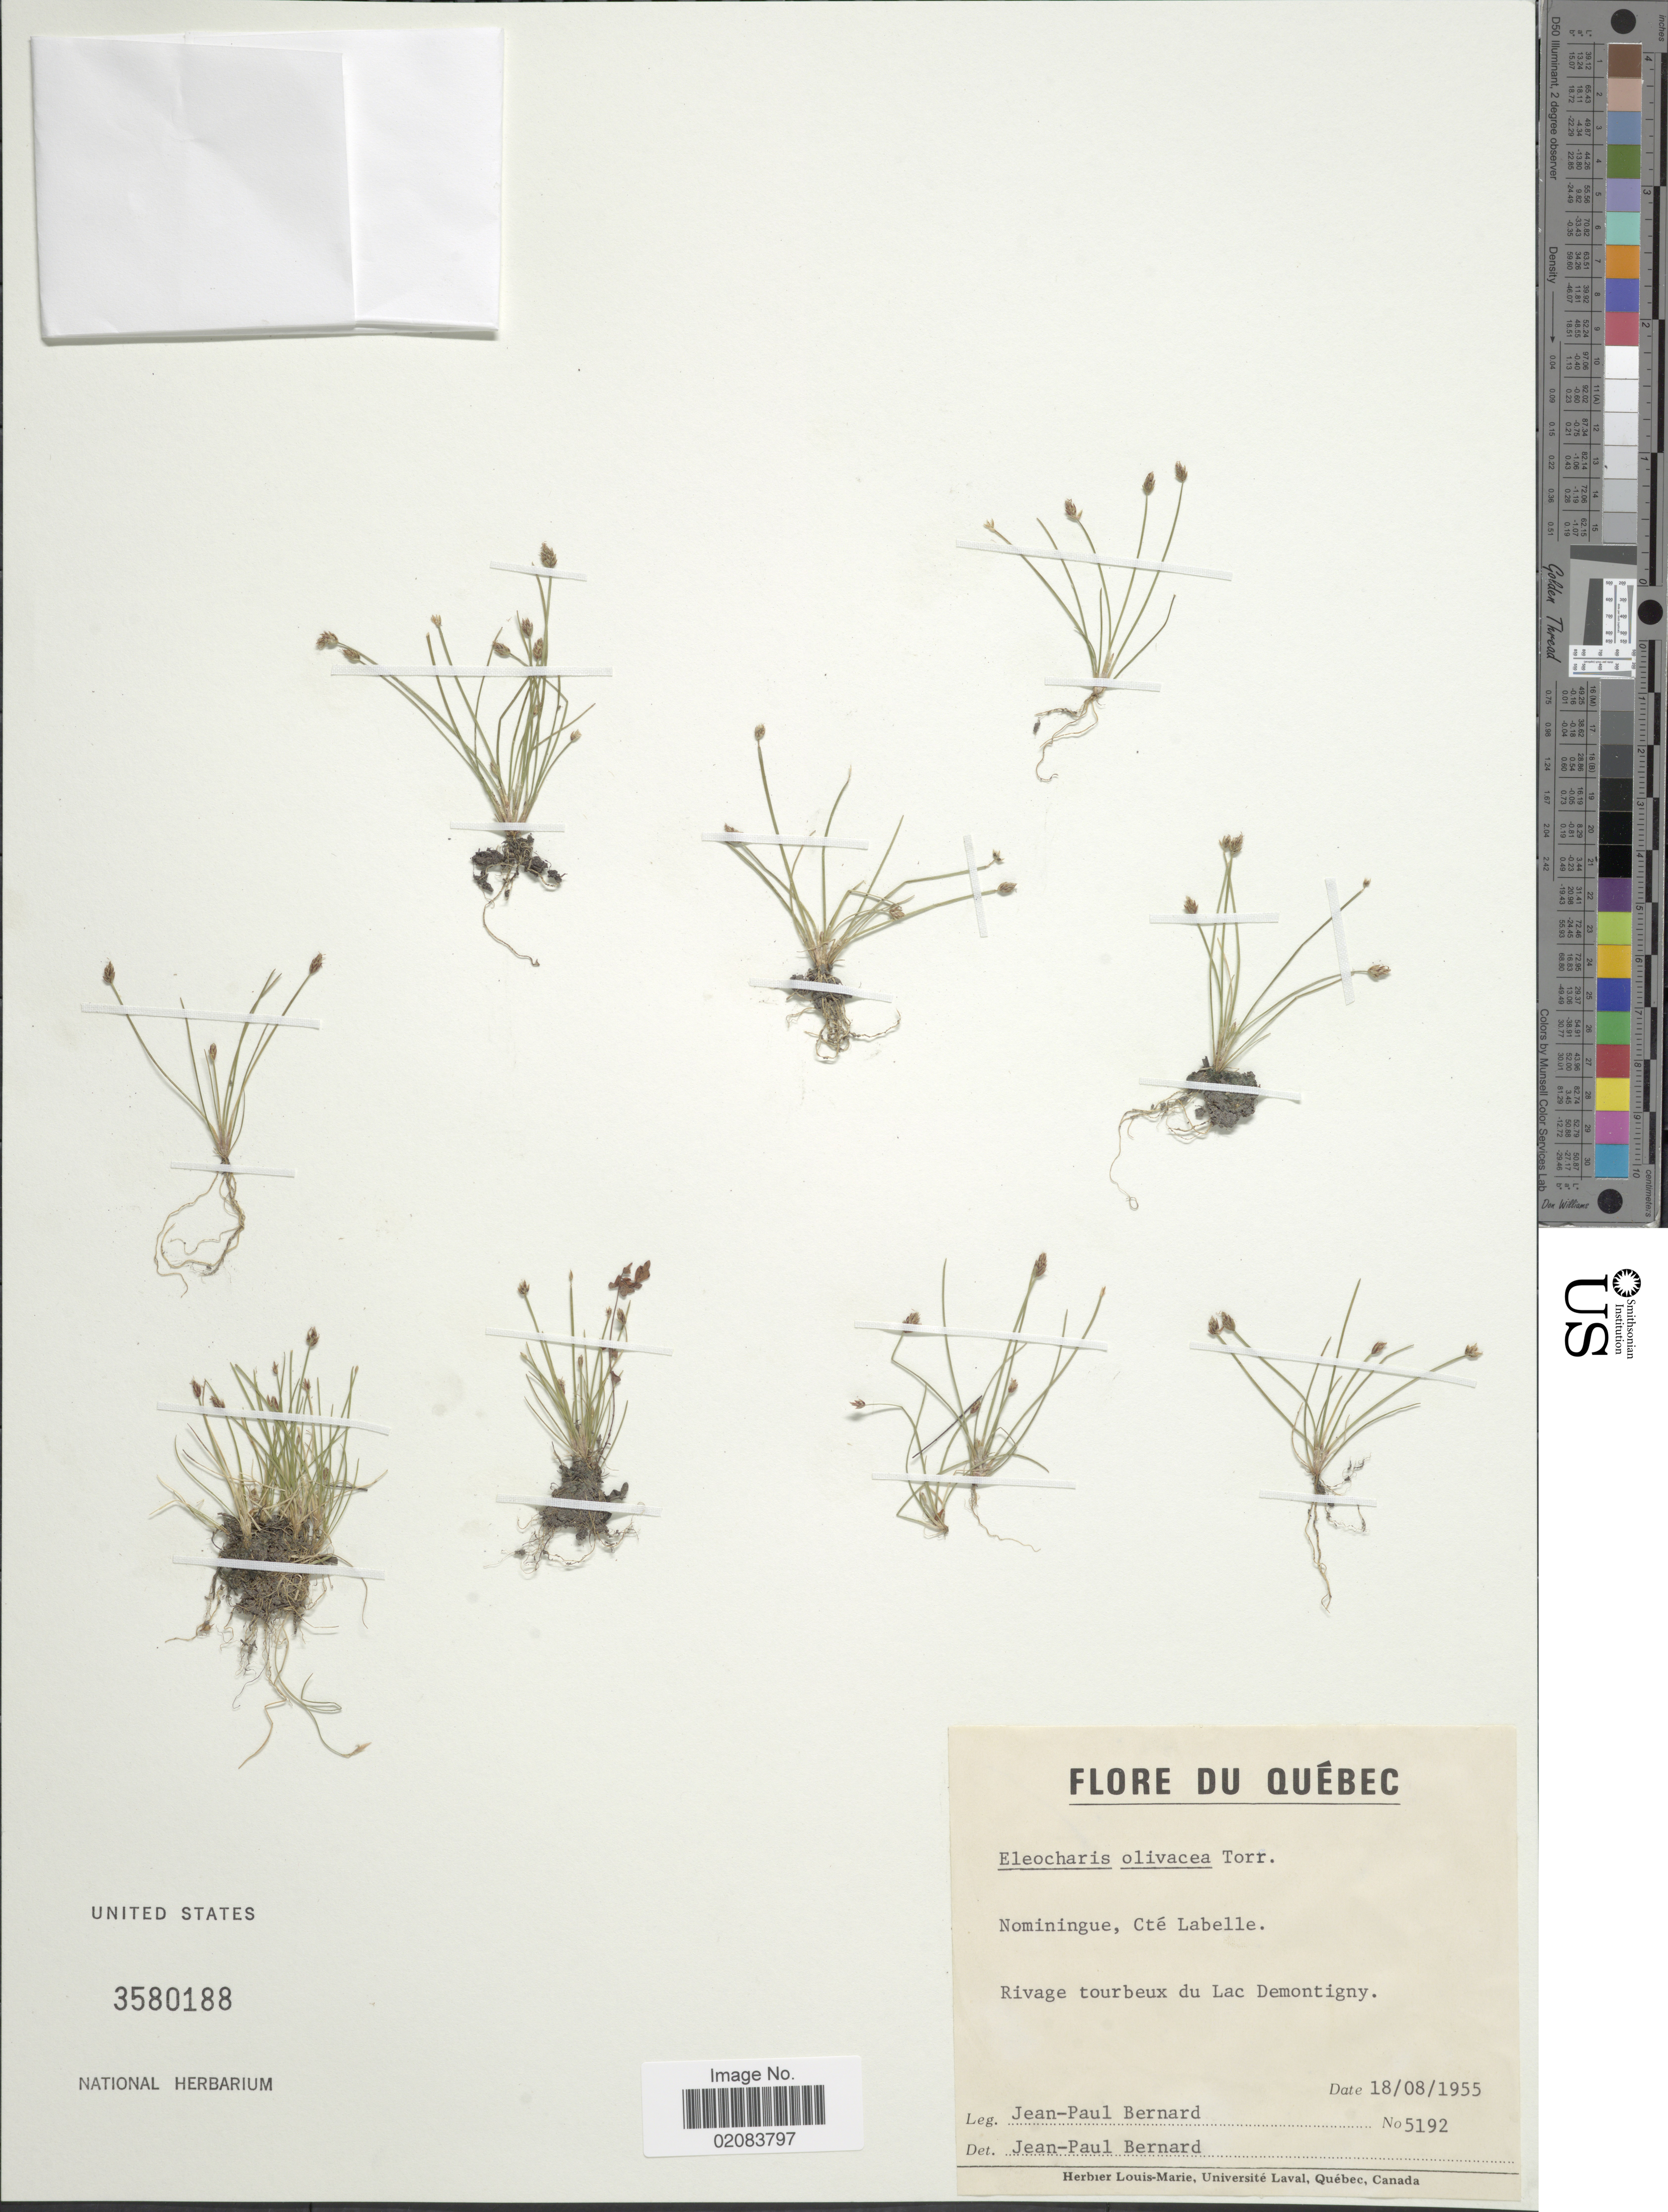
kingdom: Plantae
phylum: Tracheophyta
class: Liliopsida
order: Poales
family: Cyperaceae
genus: Eleocharis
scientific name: Eleocharis olivacea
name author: Torr.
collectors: J.-P. Bernard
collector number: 5192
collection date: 1955-08-18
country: Canada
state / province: Quebec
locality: Nominingue, Cté Labelle. Rivage tourbeux du Lac Demontigny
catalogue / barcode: US 3580188